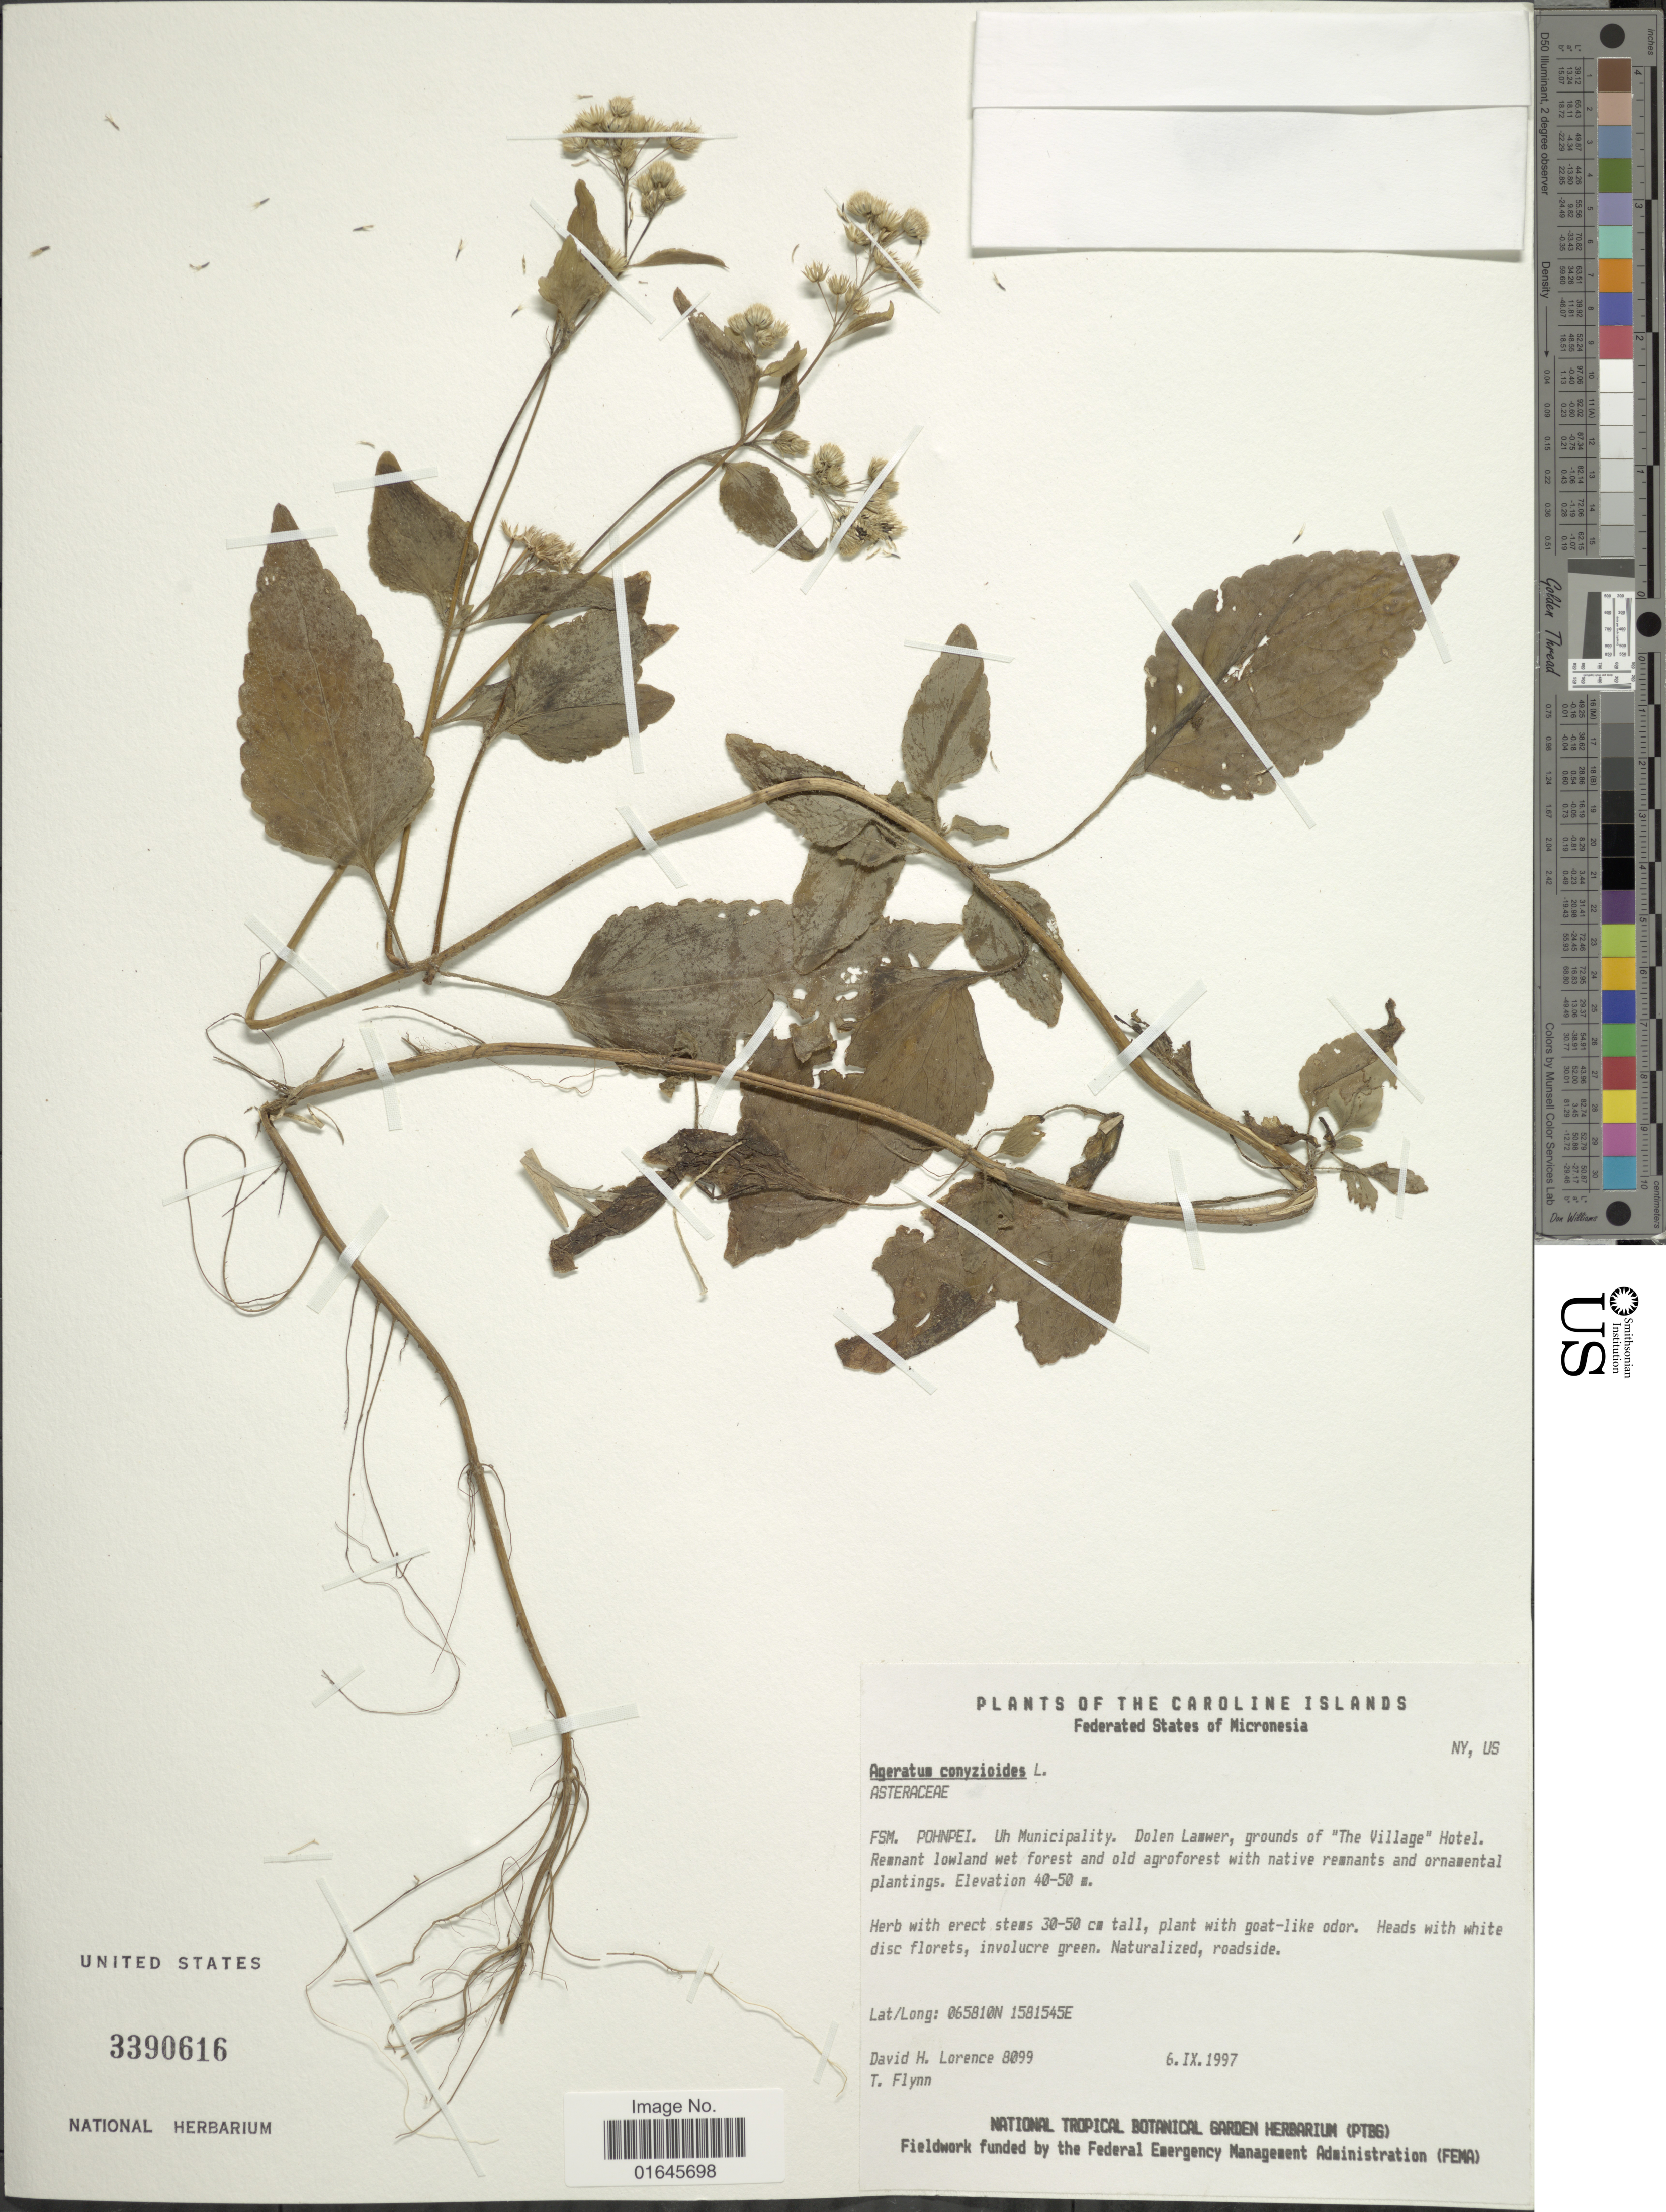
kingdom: Plantae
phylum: Tracheophyta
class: Magnoliopsida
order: Asterales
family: Asteraceae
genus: Ageratum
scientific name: Ageratum conyzoides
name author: L.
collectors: D. Lorence & T. Flynn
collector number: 8099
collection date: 1997-09-06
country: Micronesia, Federated States of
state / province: Pohnpei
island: Pohnpei [Ponape]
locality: Uh Municipality, Dolen Lamwer, grounds of "The Village" Hotel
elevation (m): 40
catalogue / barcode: US 3390616